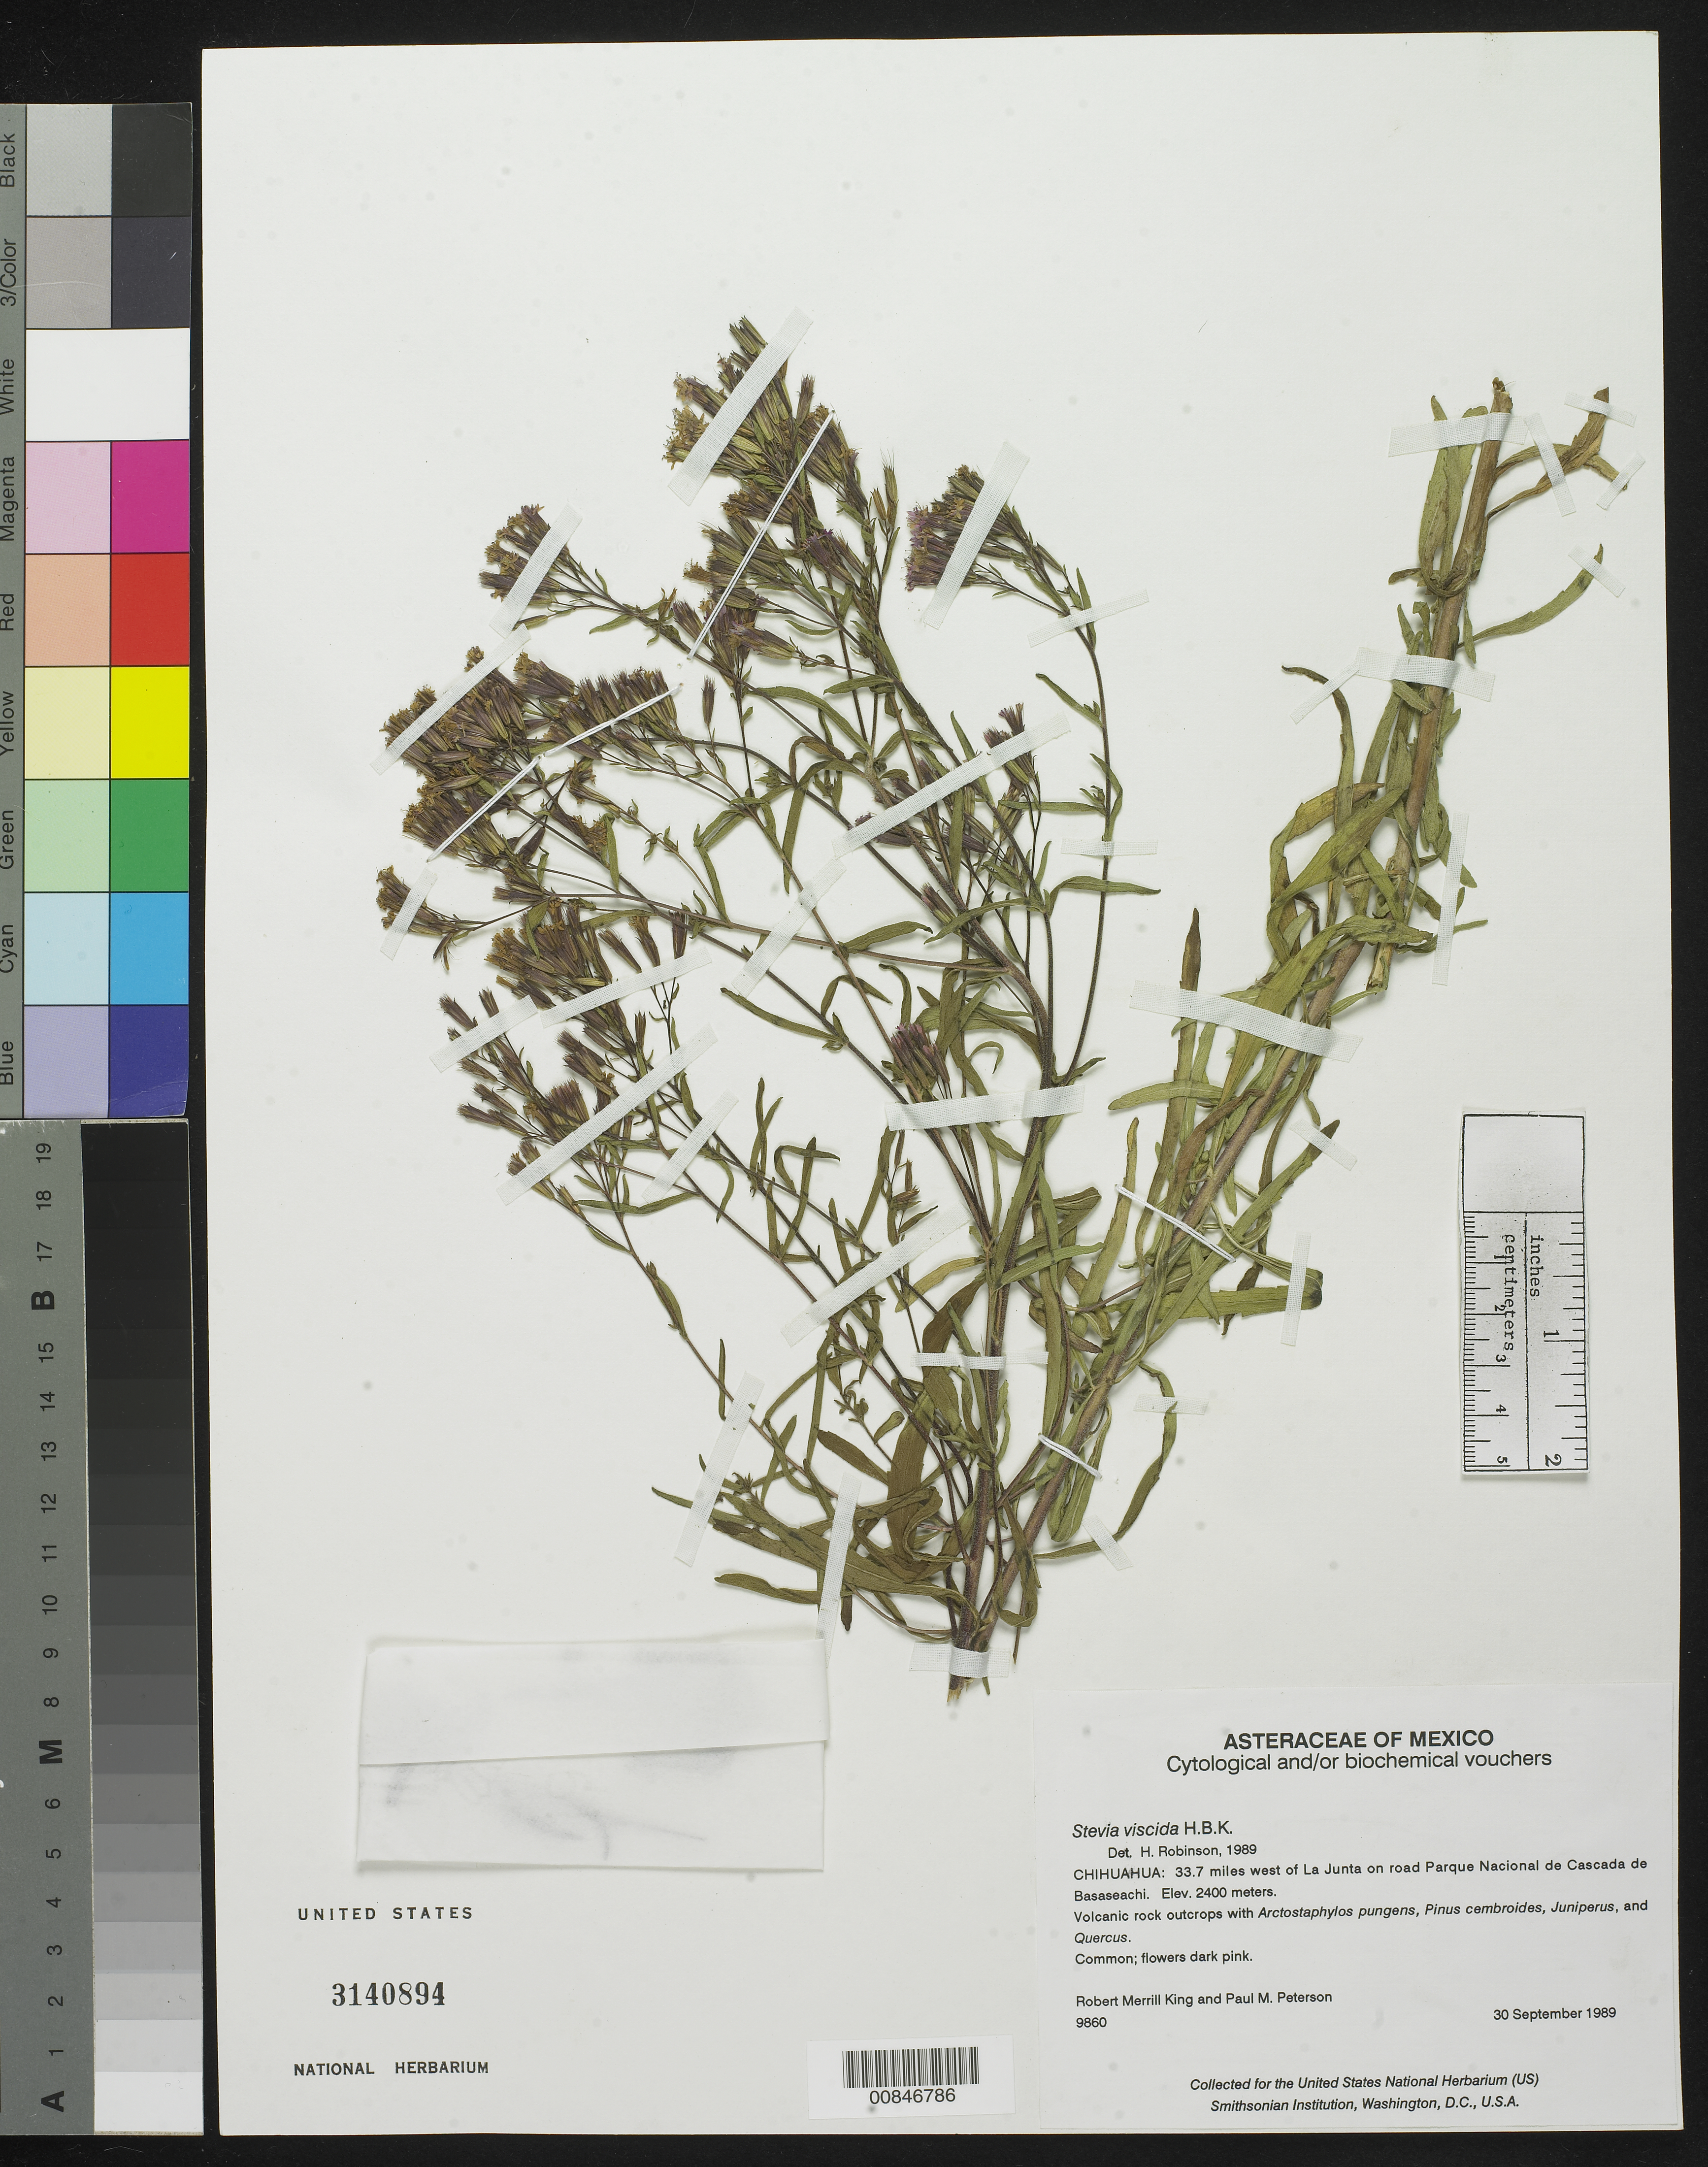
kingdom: Plantae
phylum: Tracheophyta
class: Magnoliopsida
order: Asterales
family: Asteraceae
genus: Stevia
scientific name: Stevia viscida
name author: Kunth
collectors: R. M. King & P. M. Peterson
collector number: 9860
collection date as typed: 30 Sep 1989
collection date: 1989-09-30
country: Mexico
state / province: Chihuahua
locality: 33.7 miles west of La Junta on road Parque Nacional de Cascada de Basaseachic.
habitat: Volcanic rock outcrops with Arctostaphylos pungens, Pinus cembroides, Juniperus, and Quercus.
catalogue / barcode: US 3140894